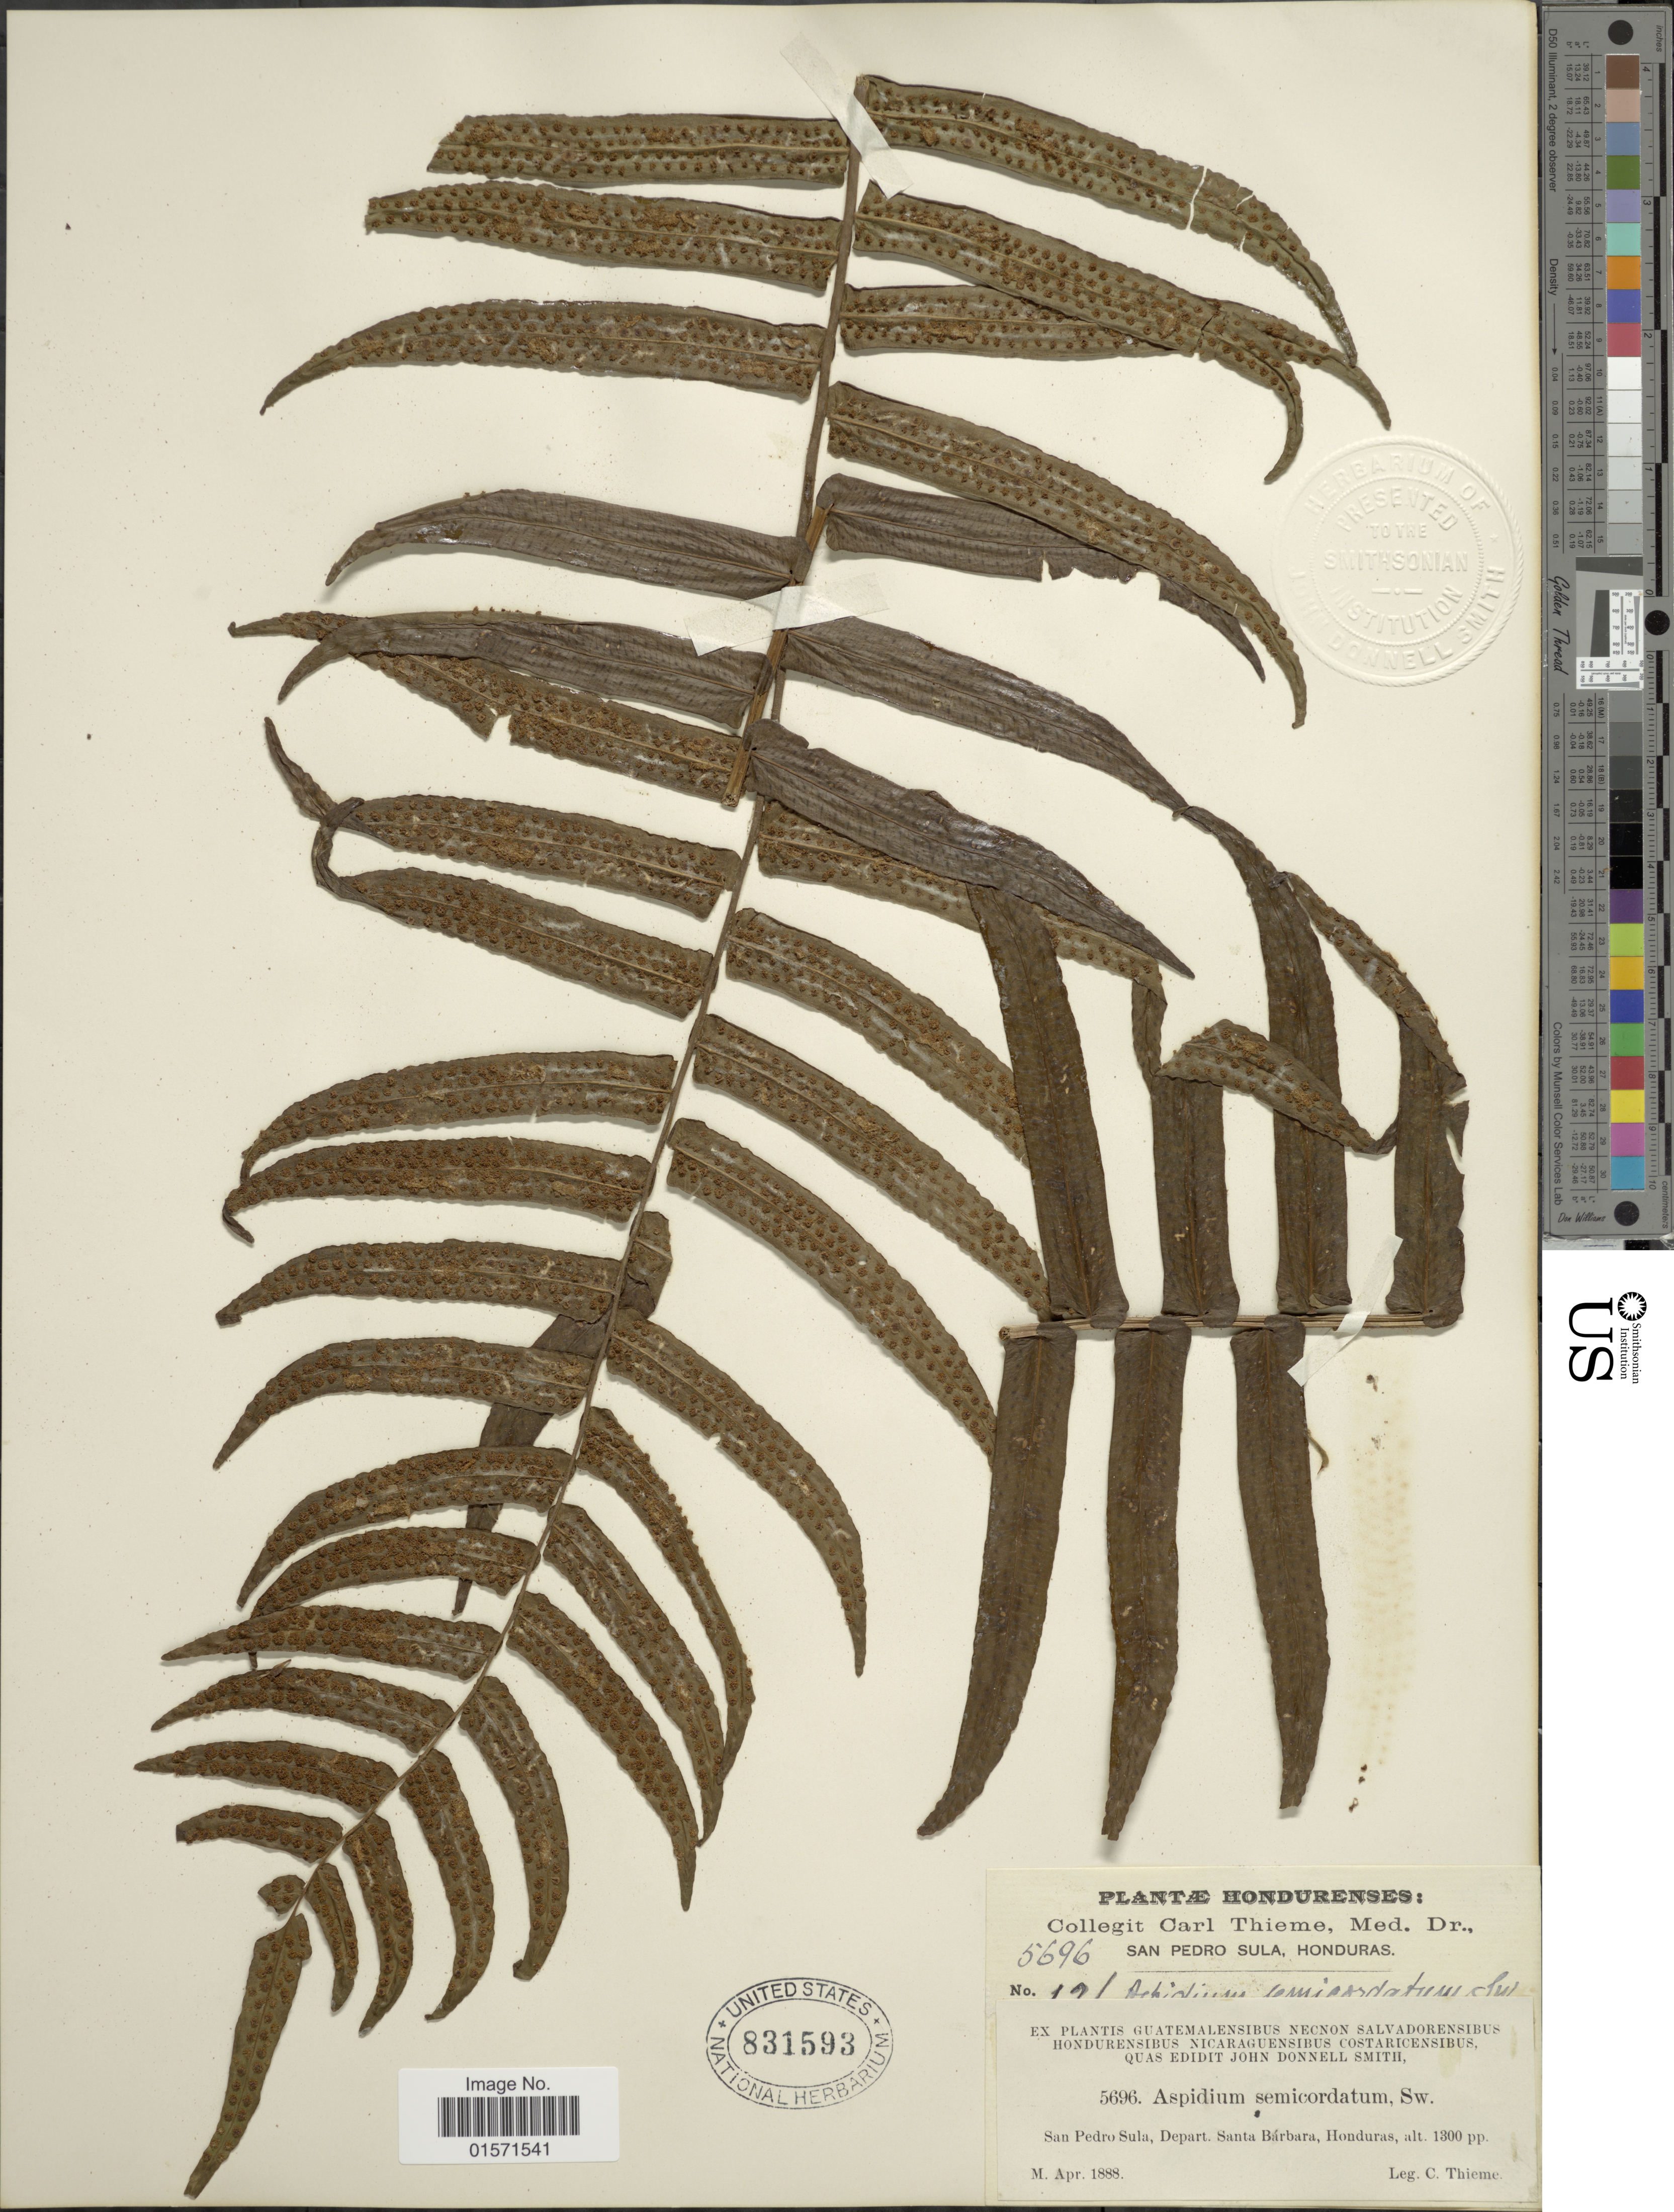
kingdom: Plantae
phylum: Tracheophyta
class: Polypodiopsida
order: Polypodiales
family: Lomariopsidaceae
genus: Cyclopeltis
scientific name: Cyclopeltis semicordata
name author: (Sw.) J. Sm.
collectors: C. Thieme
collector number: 5696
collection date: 1888-04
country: Honduras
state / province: Santa Bárbara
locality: San Pedro Sula, Honduras. Depart. Santa Barbara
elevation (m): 396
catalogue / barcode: US 831593